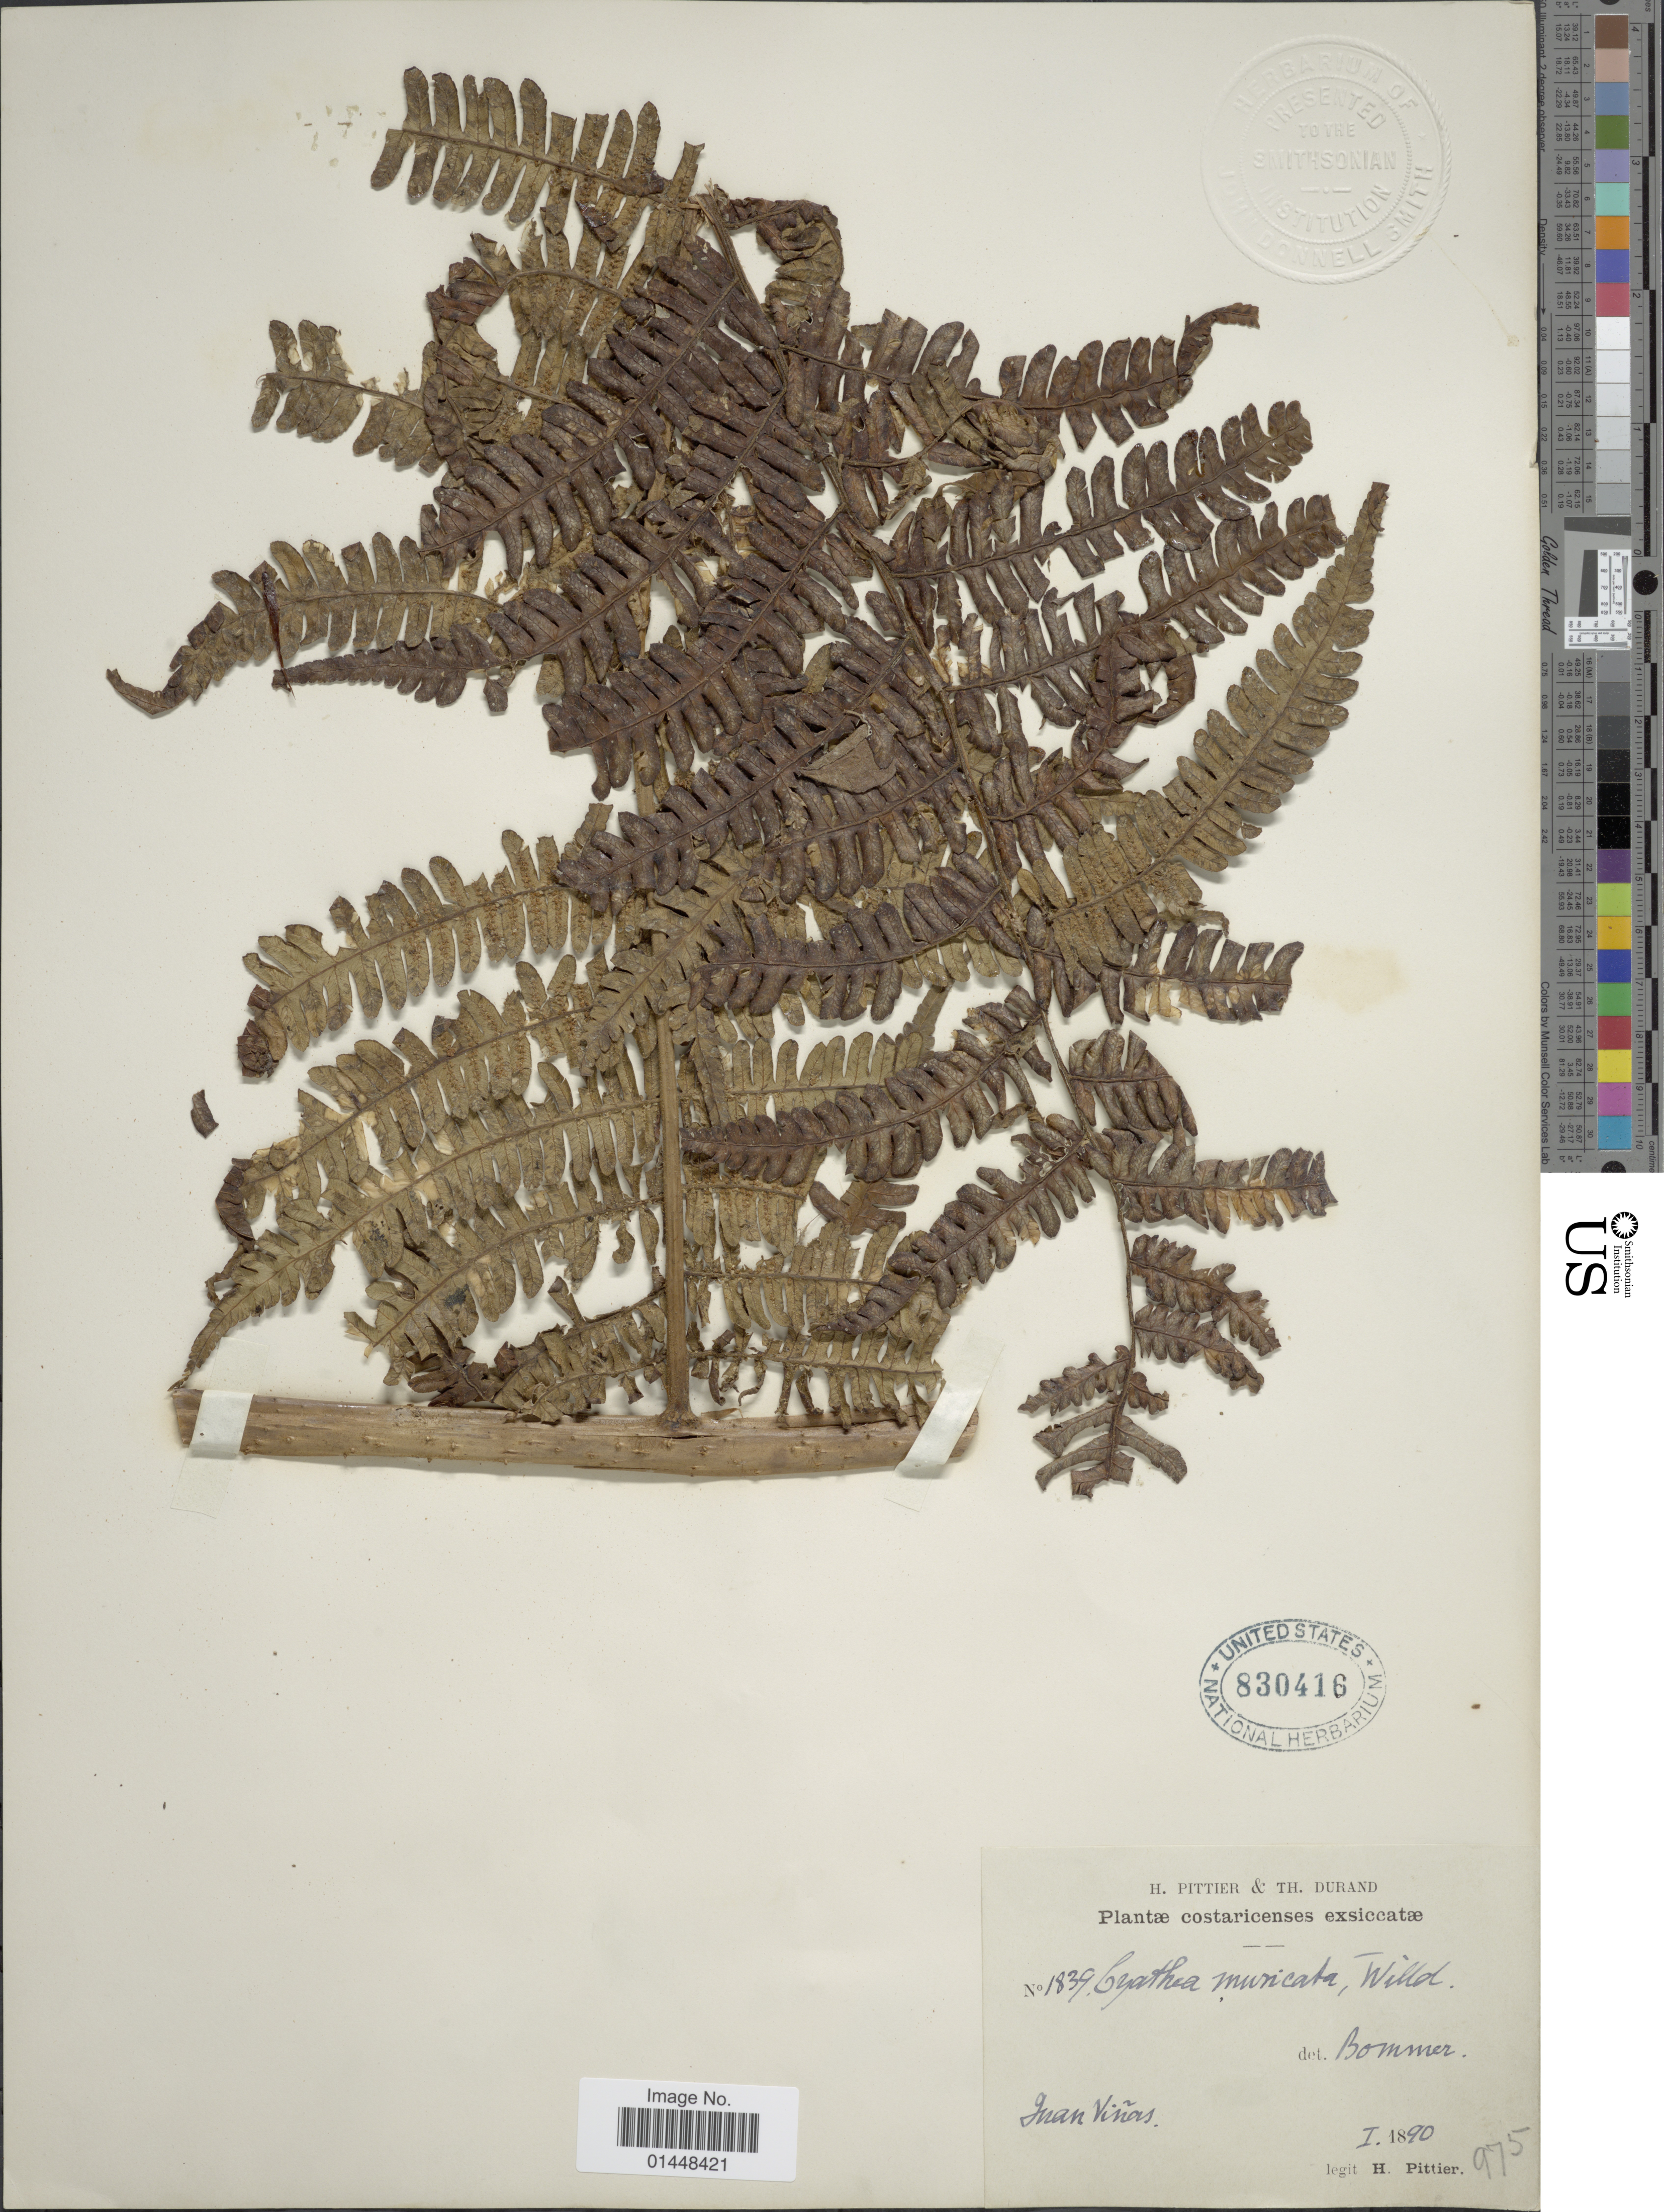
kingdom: Plantae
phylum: Tracheophyta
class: Polypodiopsida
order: Cyatheales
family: Cyatheaceae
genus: Cyathea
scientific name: Cyathea caracasana var. maxonii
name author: (Underw.) R.M. Tryon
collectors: H. F. Pittier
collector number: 1839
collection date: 1890-01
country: Costa Rica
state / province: Cartago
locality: Juan Viñas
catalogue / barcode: US 830416